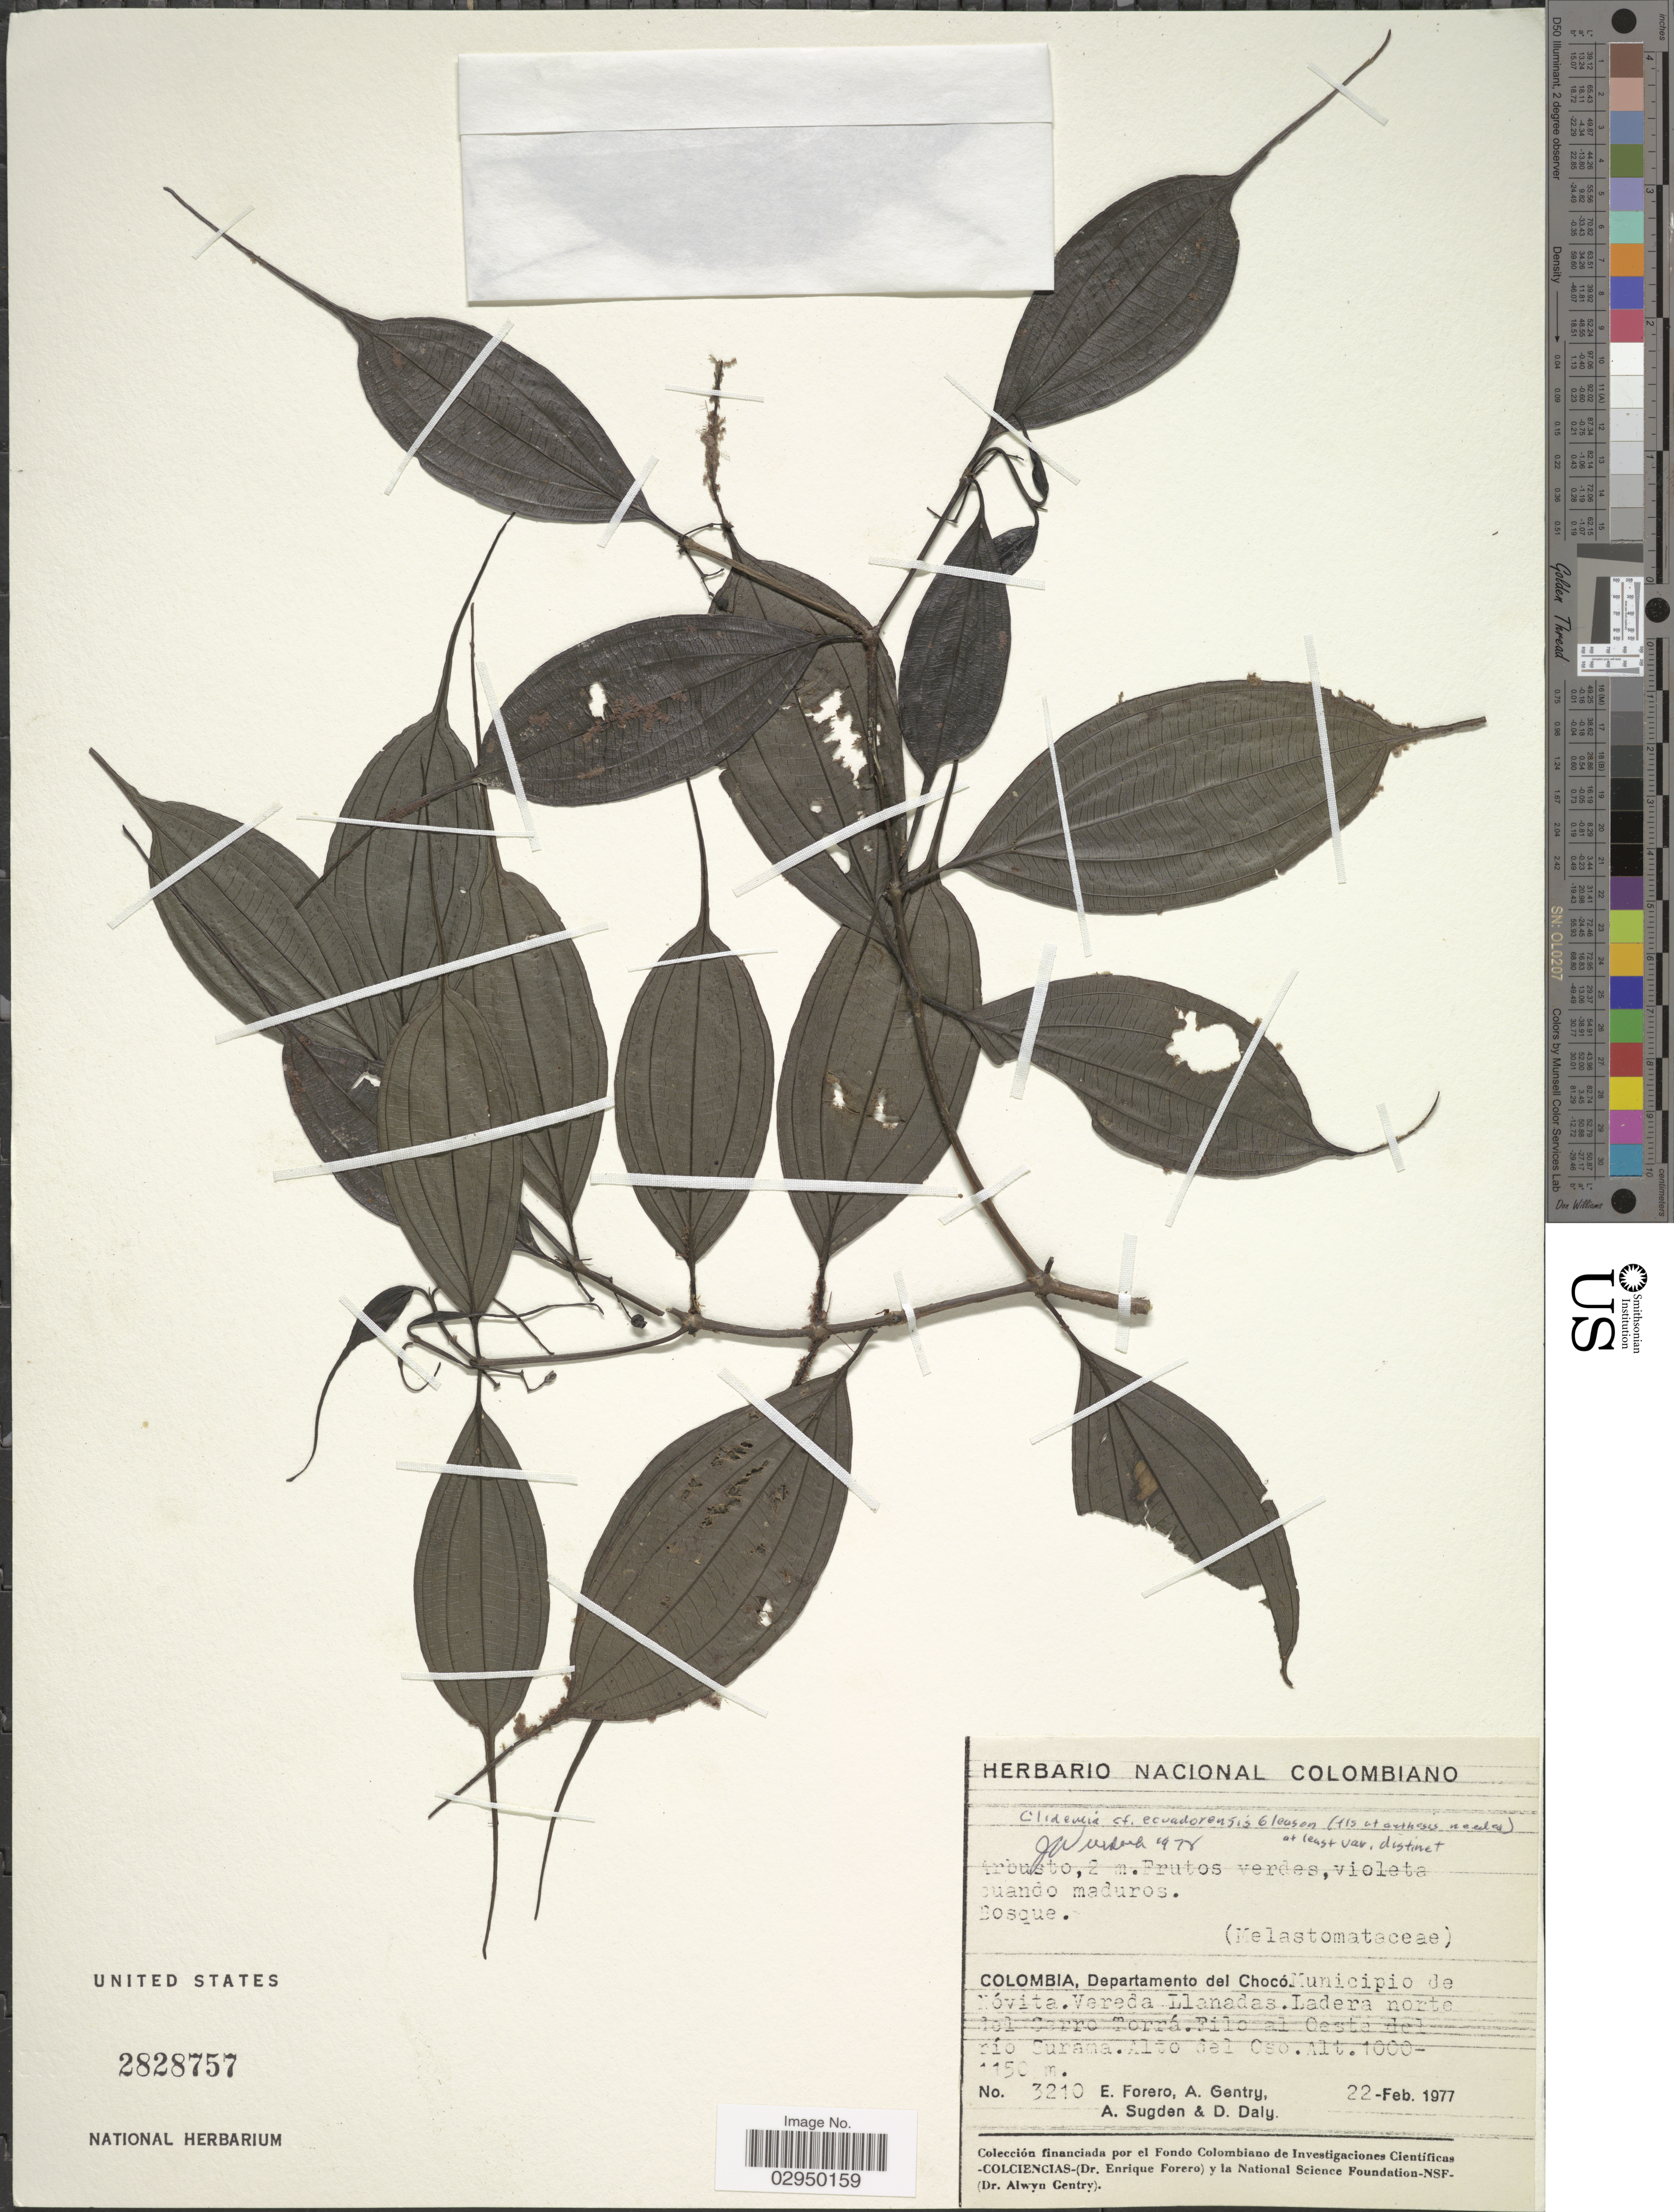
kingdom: Plantae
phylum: Tracheophyta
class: Magnoliopsida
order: Myrtales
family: Melastomataceae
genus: Clidemia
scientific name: Clidemia sp.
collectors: E. Forero, A. H. Gentry, A. Sugden & D. C. Daly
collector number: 3210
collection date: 1977-02-22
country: Colombia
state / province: Chocó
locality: Departamento del Chocó. Municipio de Nóvita. Vereda Llanadas. Ladera norte del Cerro Torrá. Filo al Oeste del río Surama. Alto del Oso.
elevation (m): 1000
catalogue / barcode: US 2828757